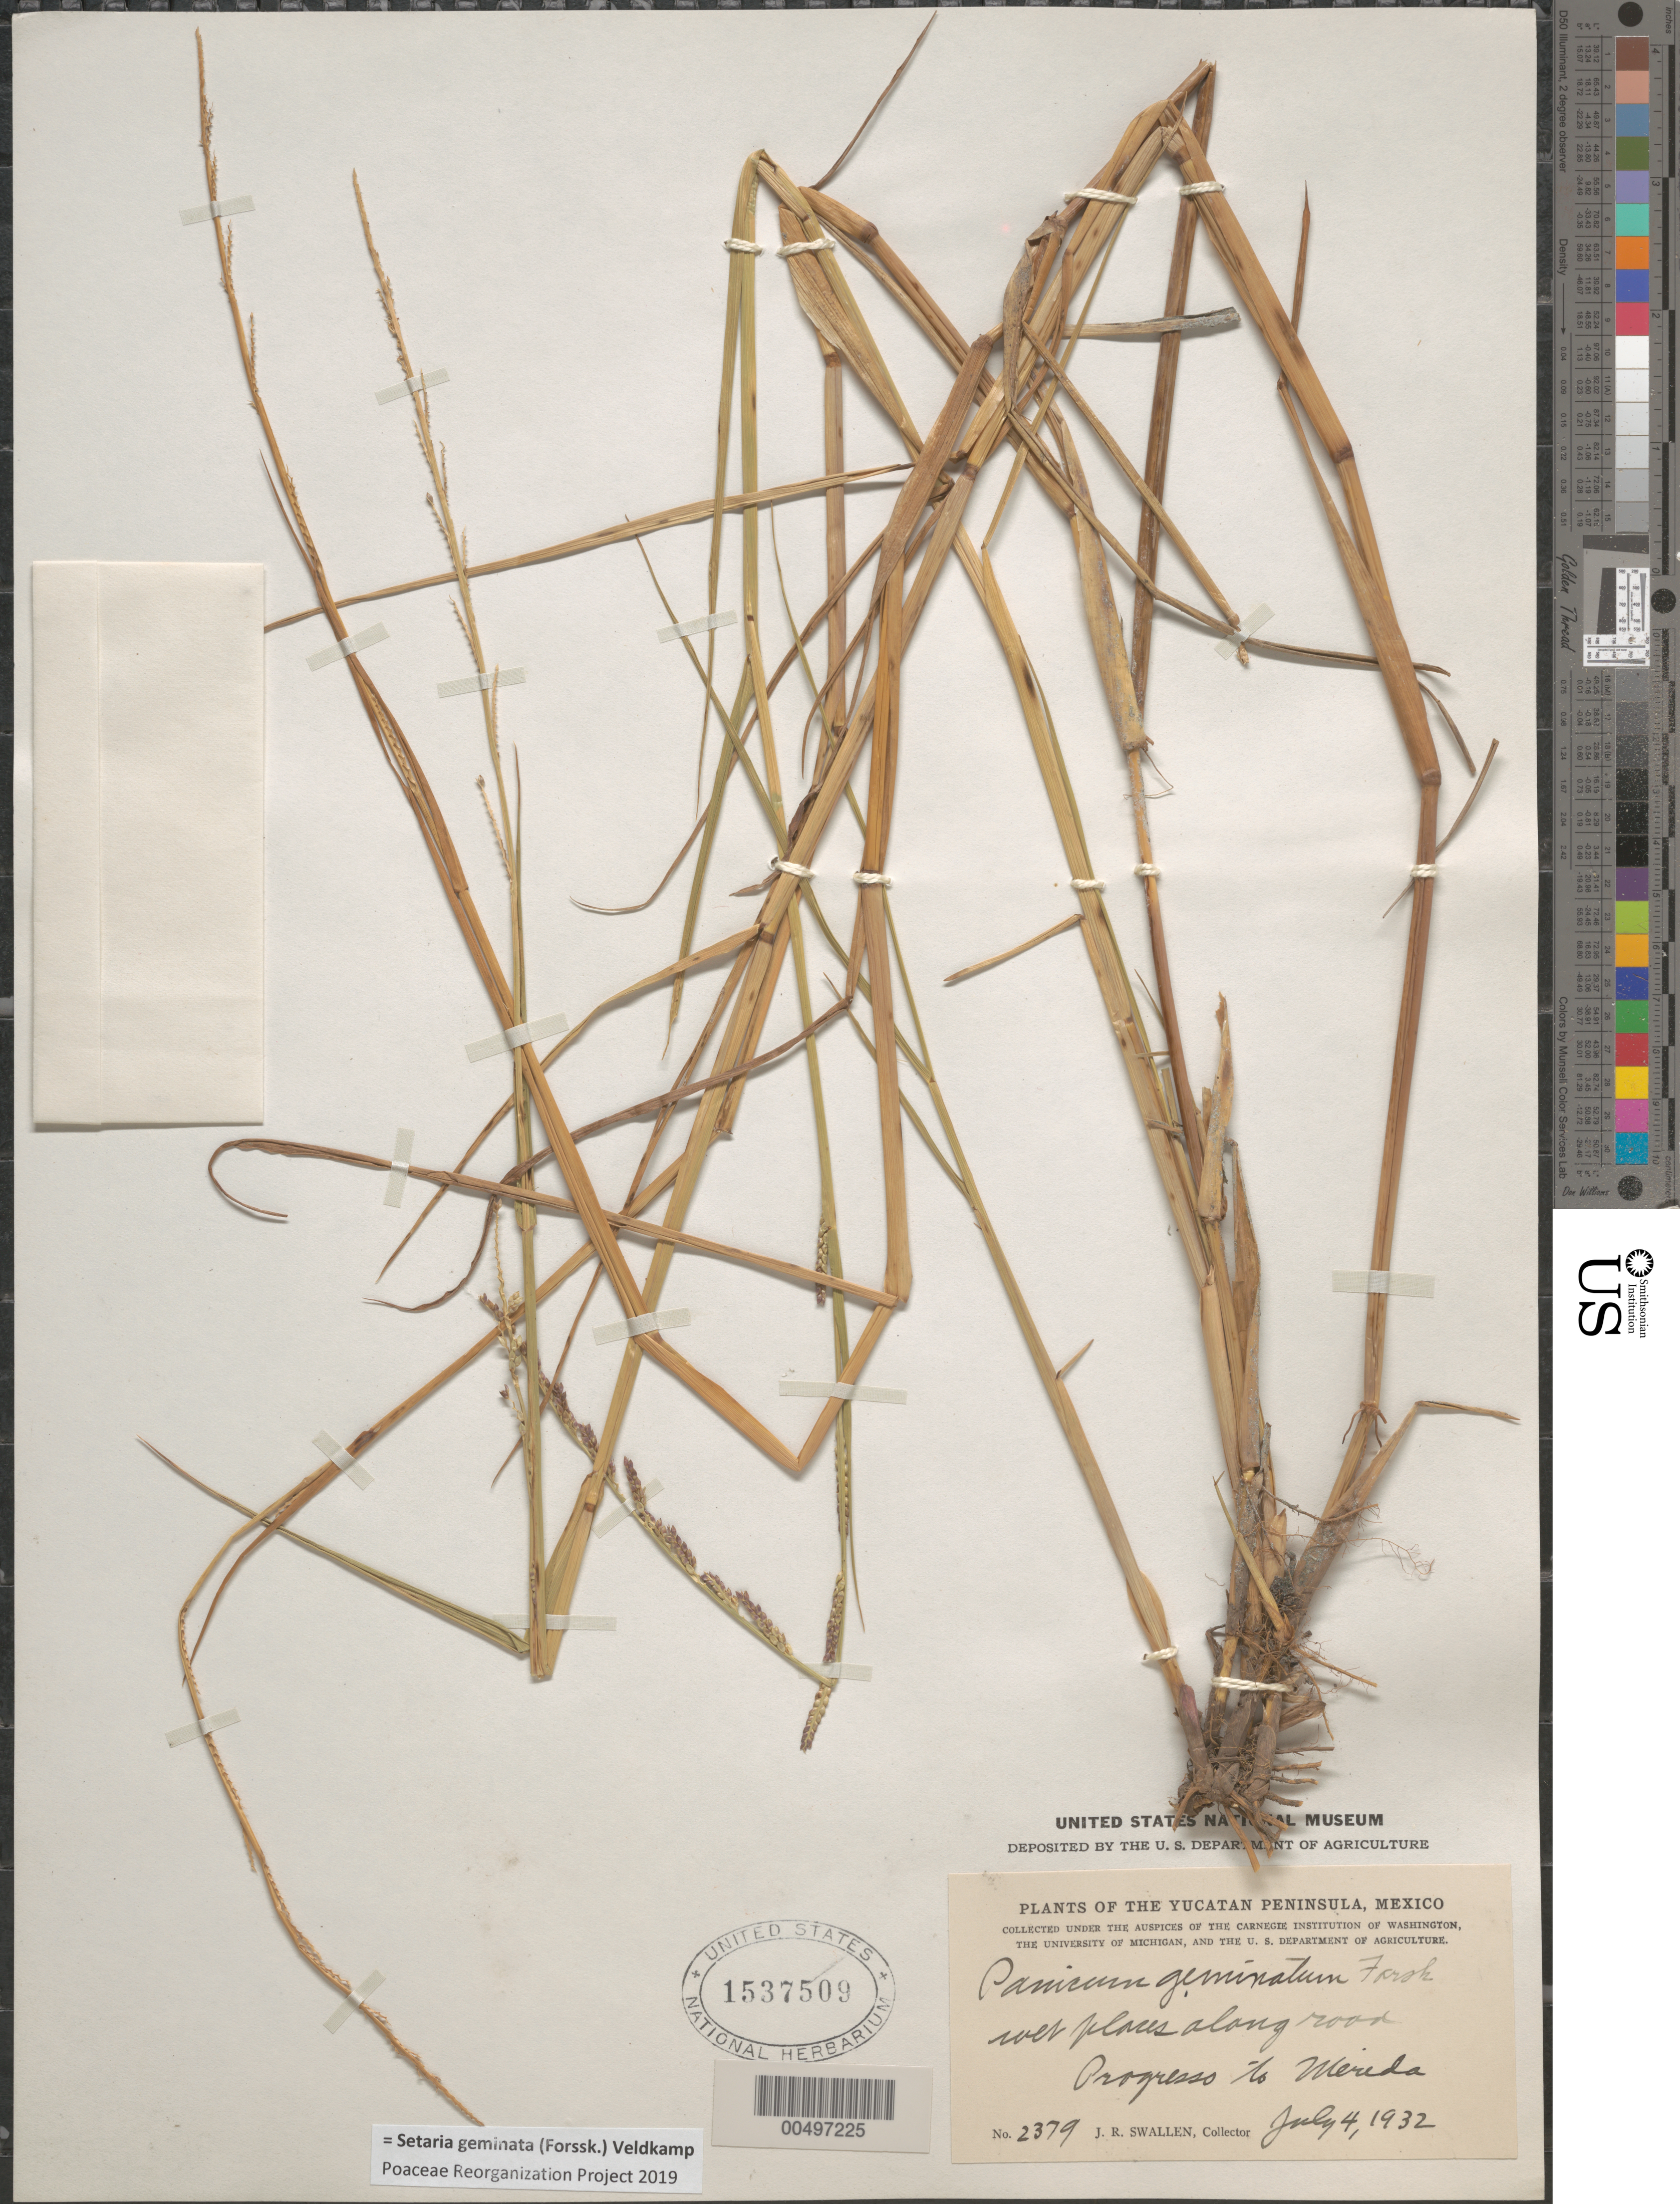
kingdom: Plantae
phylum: Tracheophyta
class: Liliopsida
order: Poales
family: Poaceae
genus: Setaria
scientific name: Setaria geminata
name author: (Forssk.) Veldkamp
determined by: Poaceae Reorganization Project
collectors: J. R. Swallen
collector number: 2379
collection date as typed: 4 Jul 1932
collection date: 1932-07-04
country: Mexico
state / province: Yucatan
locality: Yucatan Peninsula, Progresso to Merida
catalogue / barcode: US 1537509